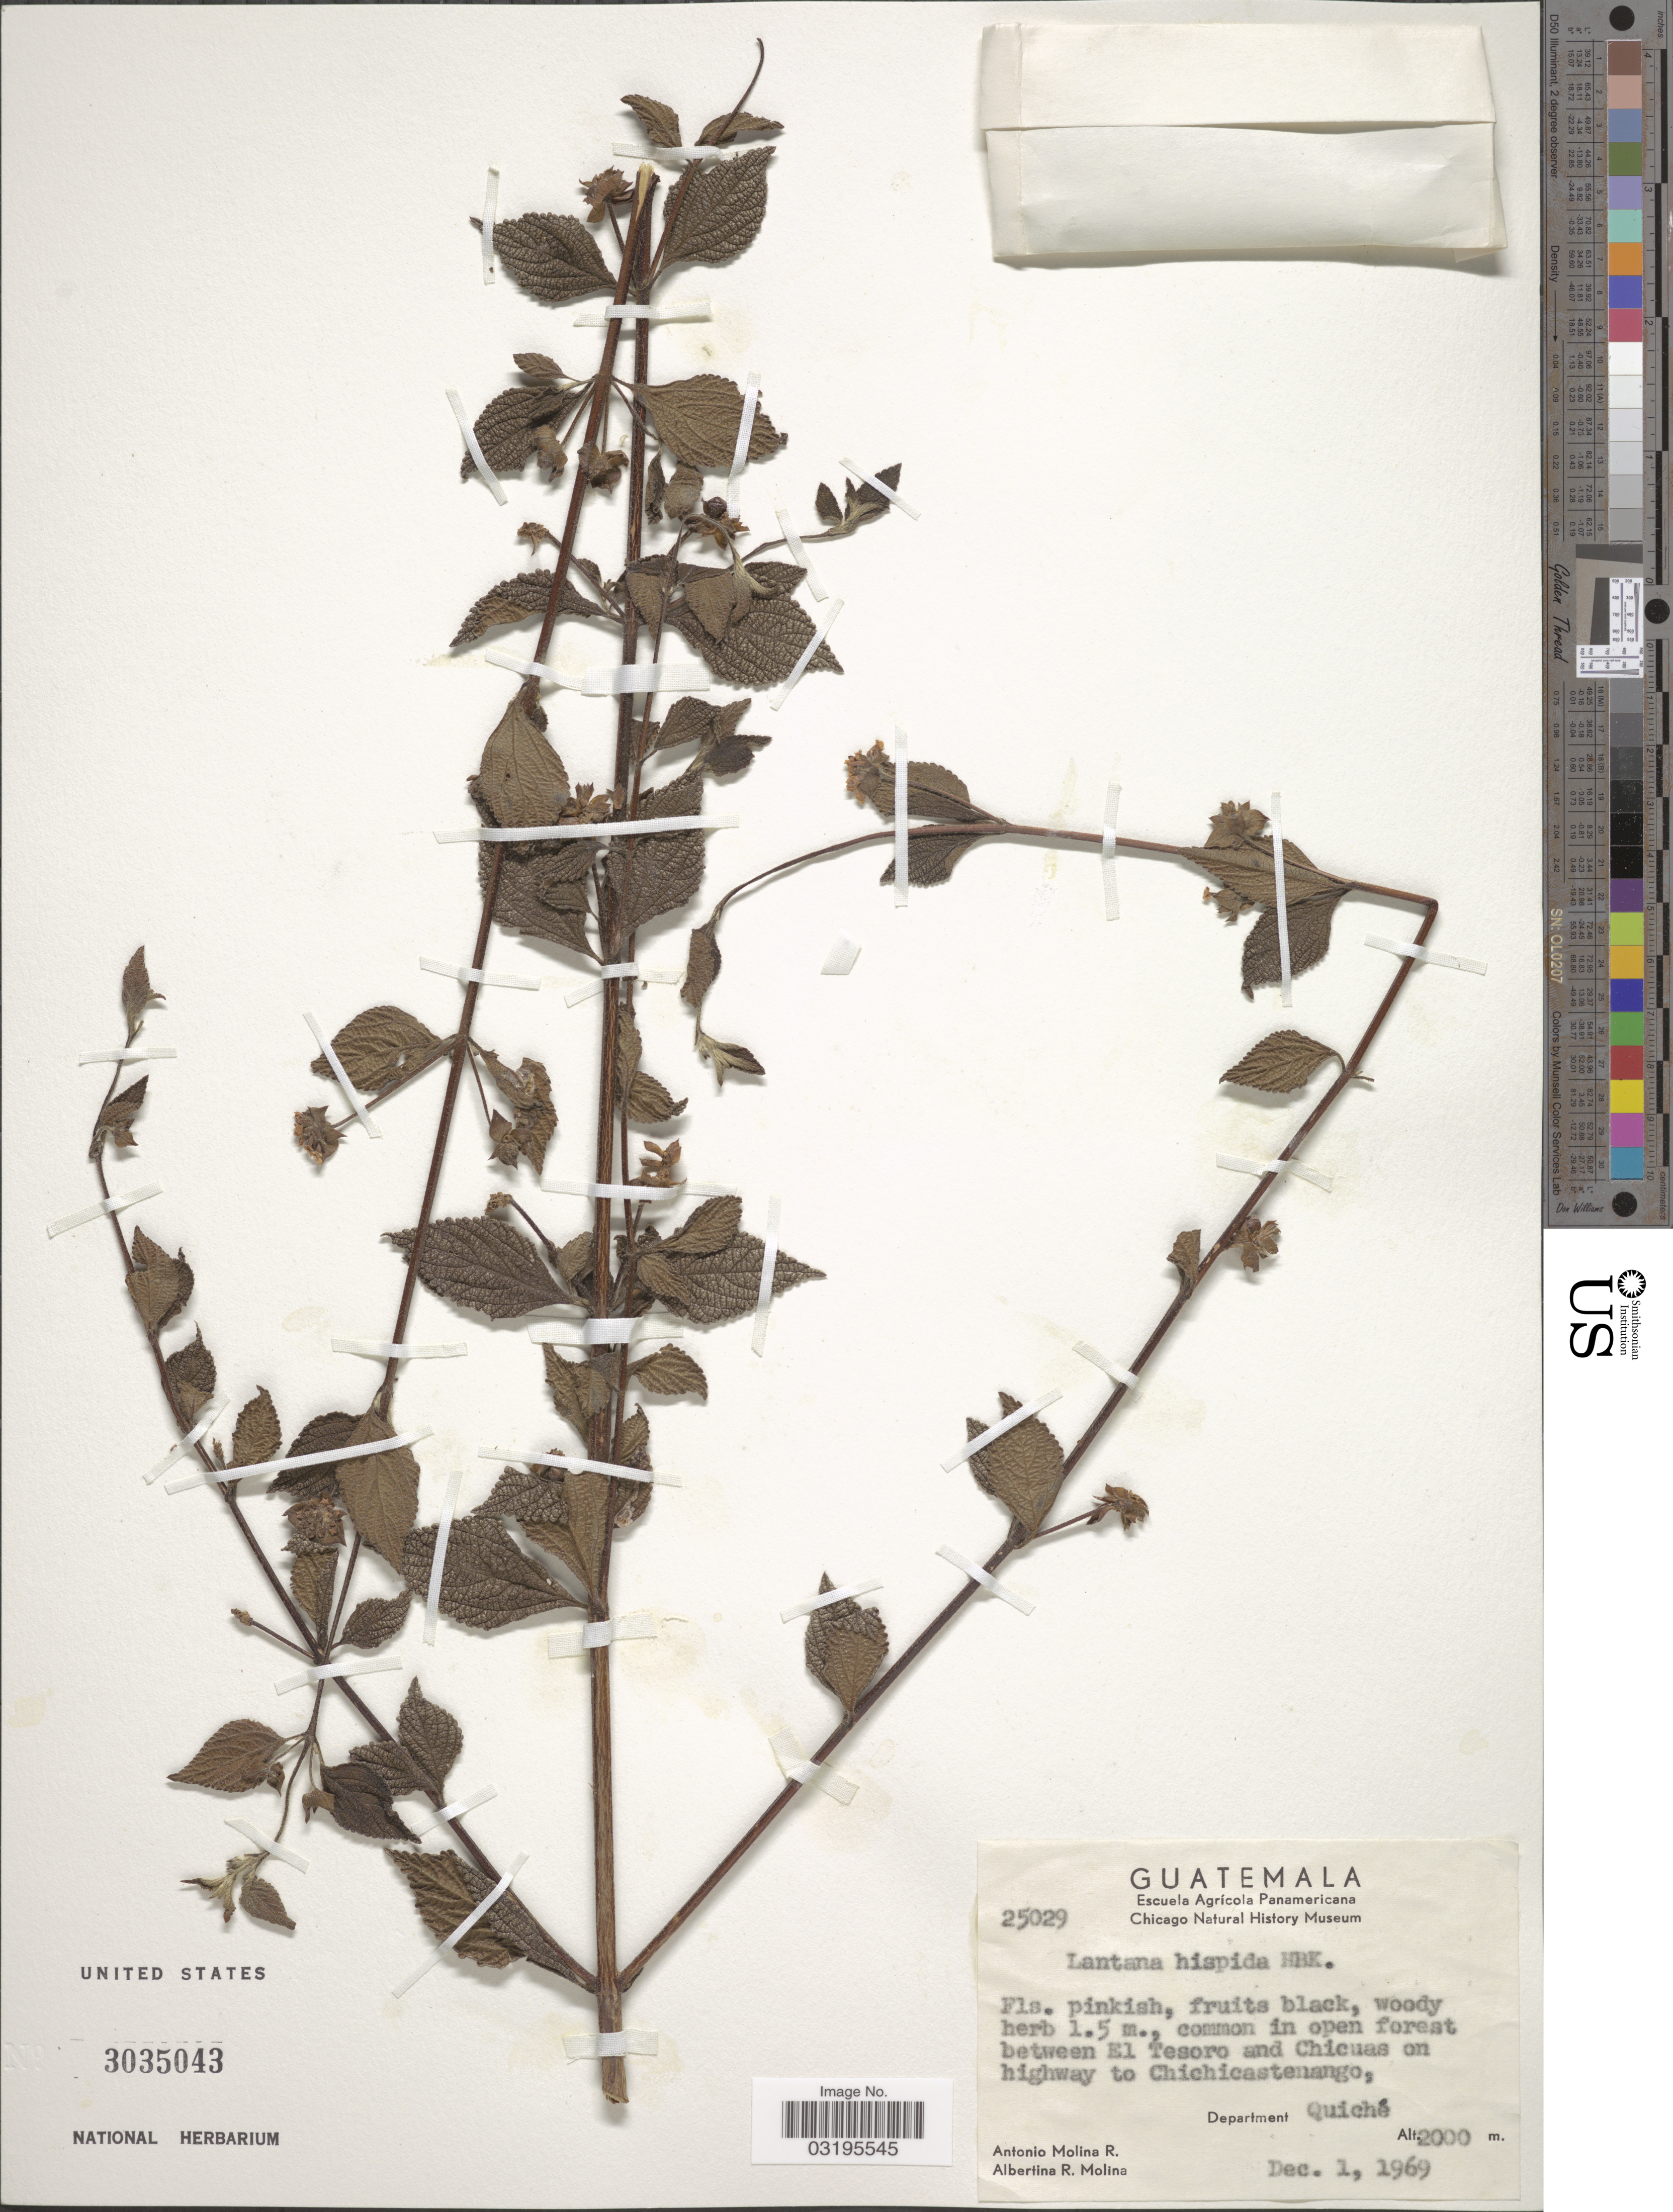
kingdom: Plantae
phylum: Tracheophyta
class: Magnoliopsida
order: Lamiales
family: Verbenaceae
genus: Lantana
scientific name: Lantana hispida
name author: Kunth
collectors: A. Molina R. & A. R. Molina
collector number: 25029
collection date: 1969-12-01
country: Guatemala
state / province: El Quiché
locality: Common in open forest between El Tesoro and Chicuas on highway to Chichicastenango, Department Quiché.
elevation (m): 2000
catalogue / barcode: US 3035043